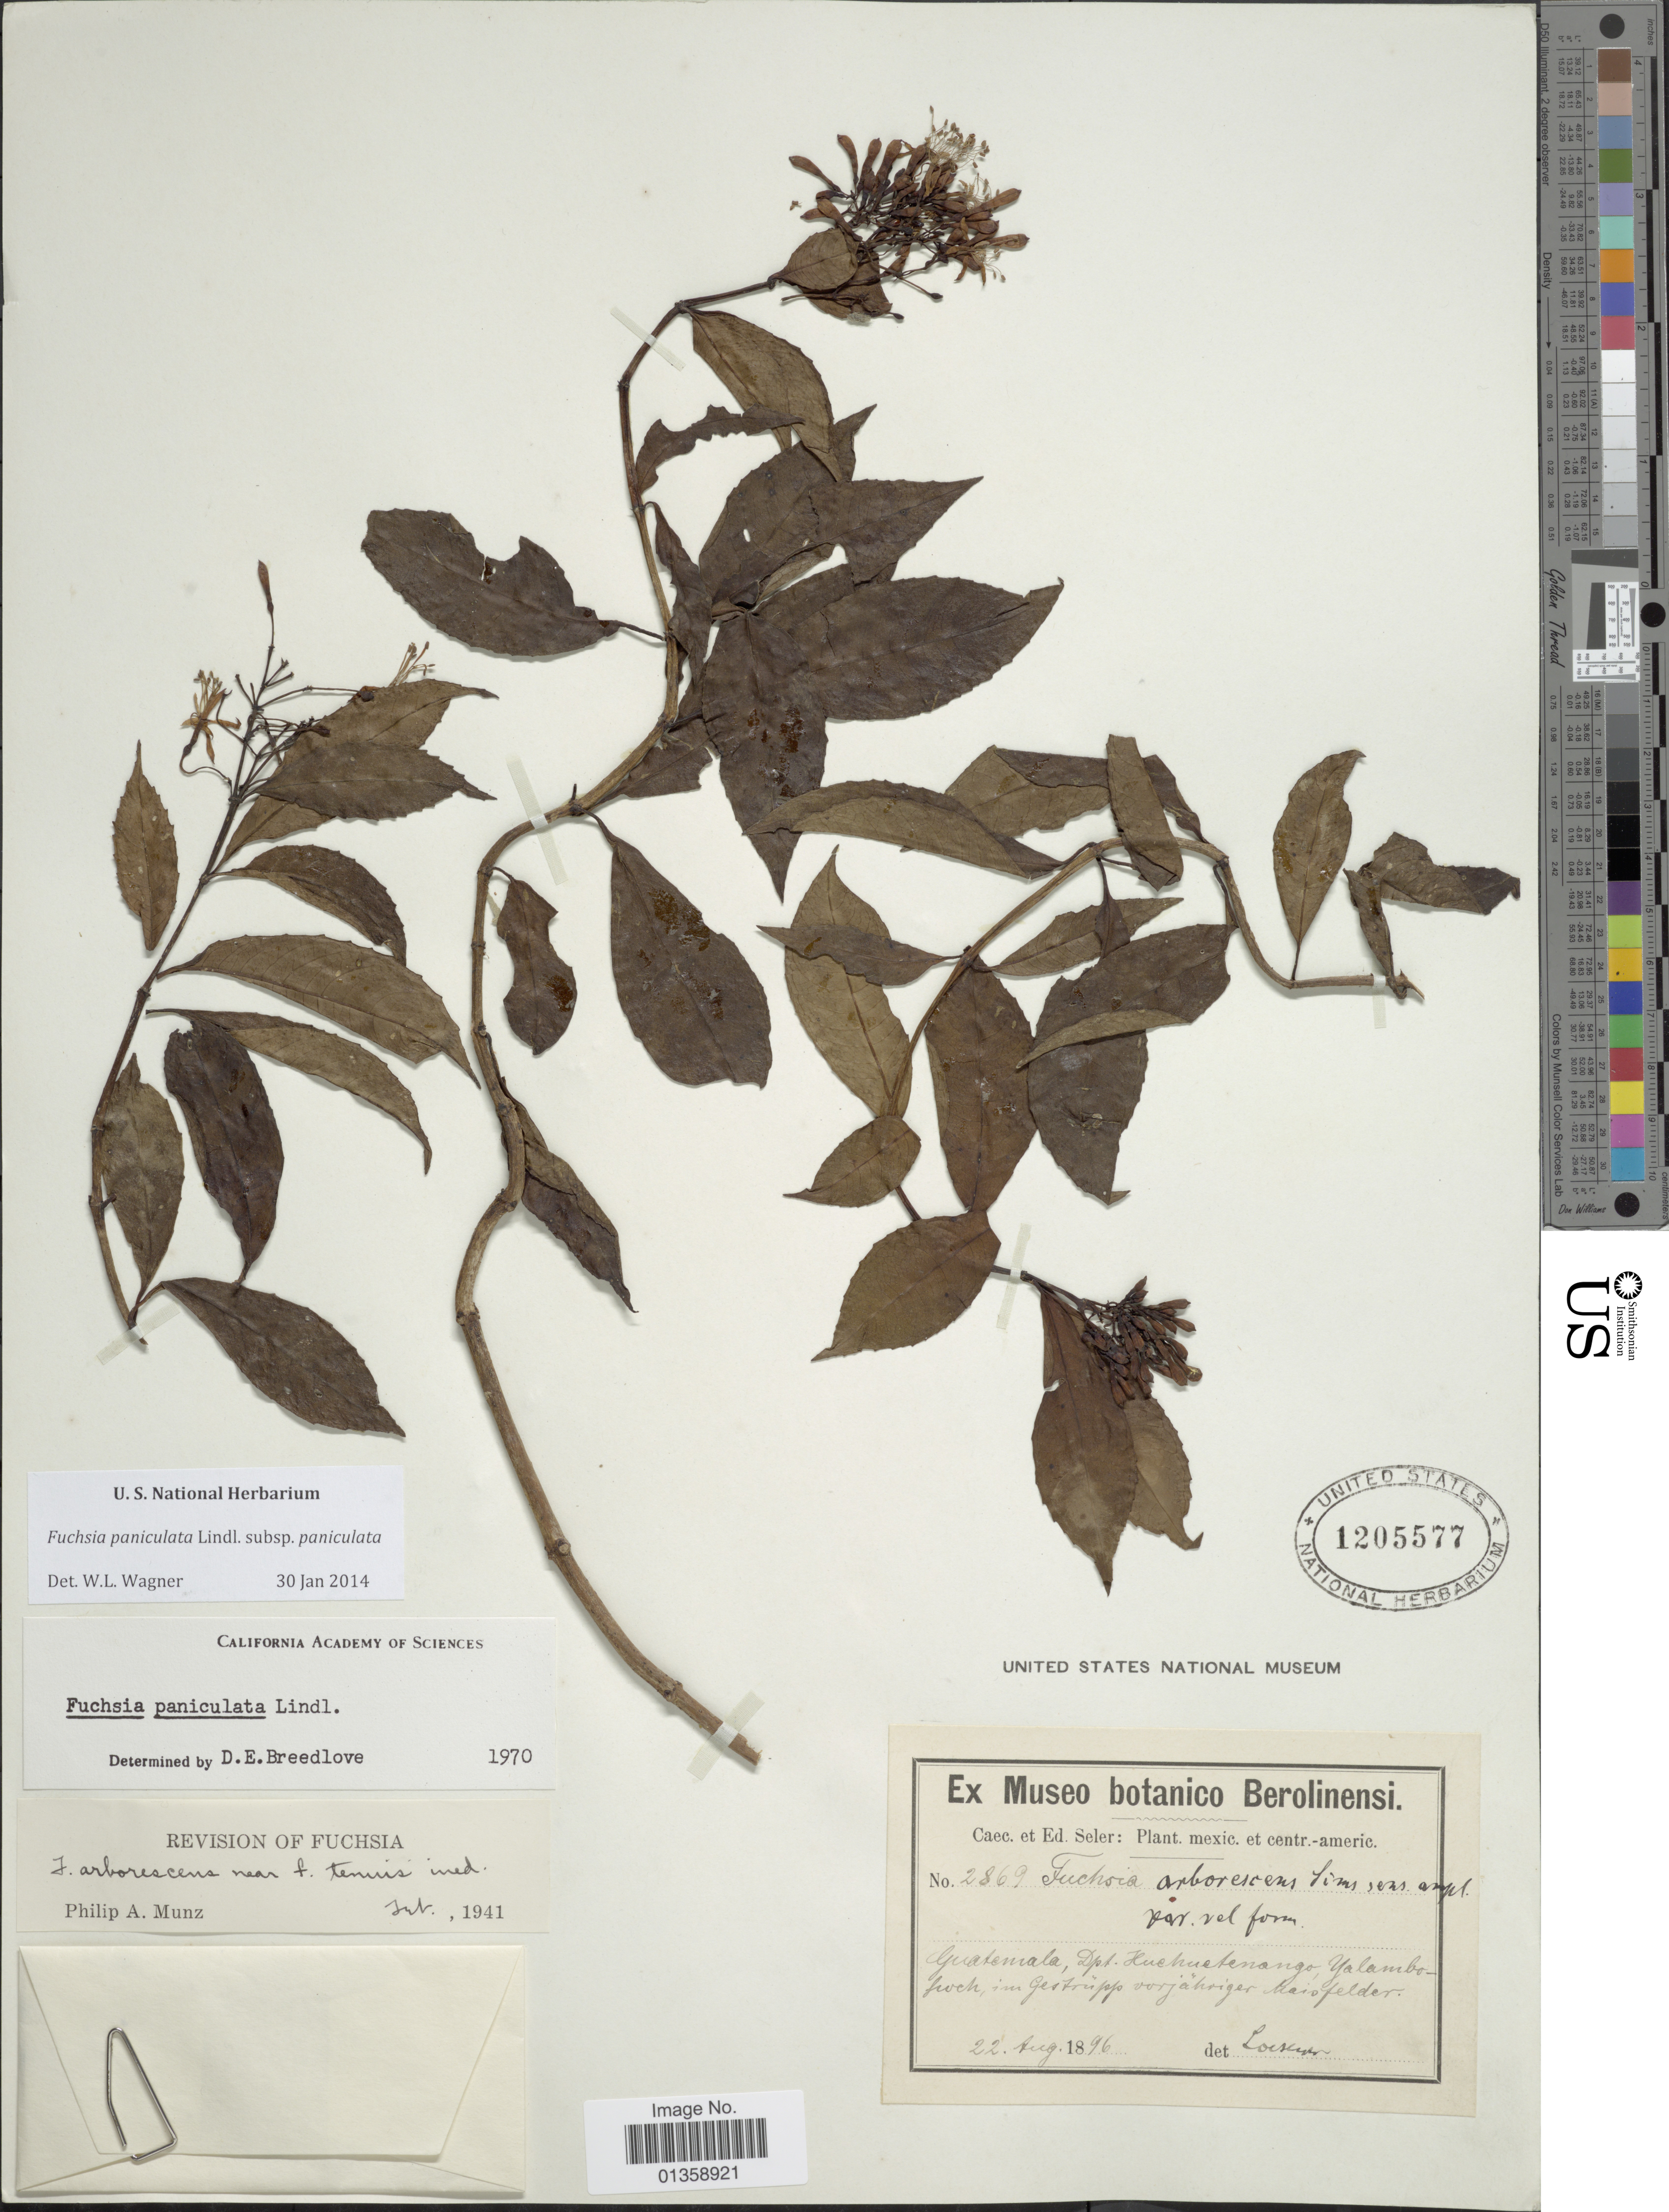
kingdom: Plantae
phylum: Tracheophyta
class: Magnoliopsida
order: Myrtales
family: Onagraceae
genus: Fuchsia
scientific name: Fuchsia paniculata subsp. paniculata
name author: Lindl.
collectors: -. Loesener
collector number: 2869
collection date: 1896-08-22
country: Guatemala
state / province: Huehuetenango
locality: Yalambojoch, Gestripp vorjähriger maisfelder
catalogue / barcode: US 1205577